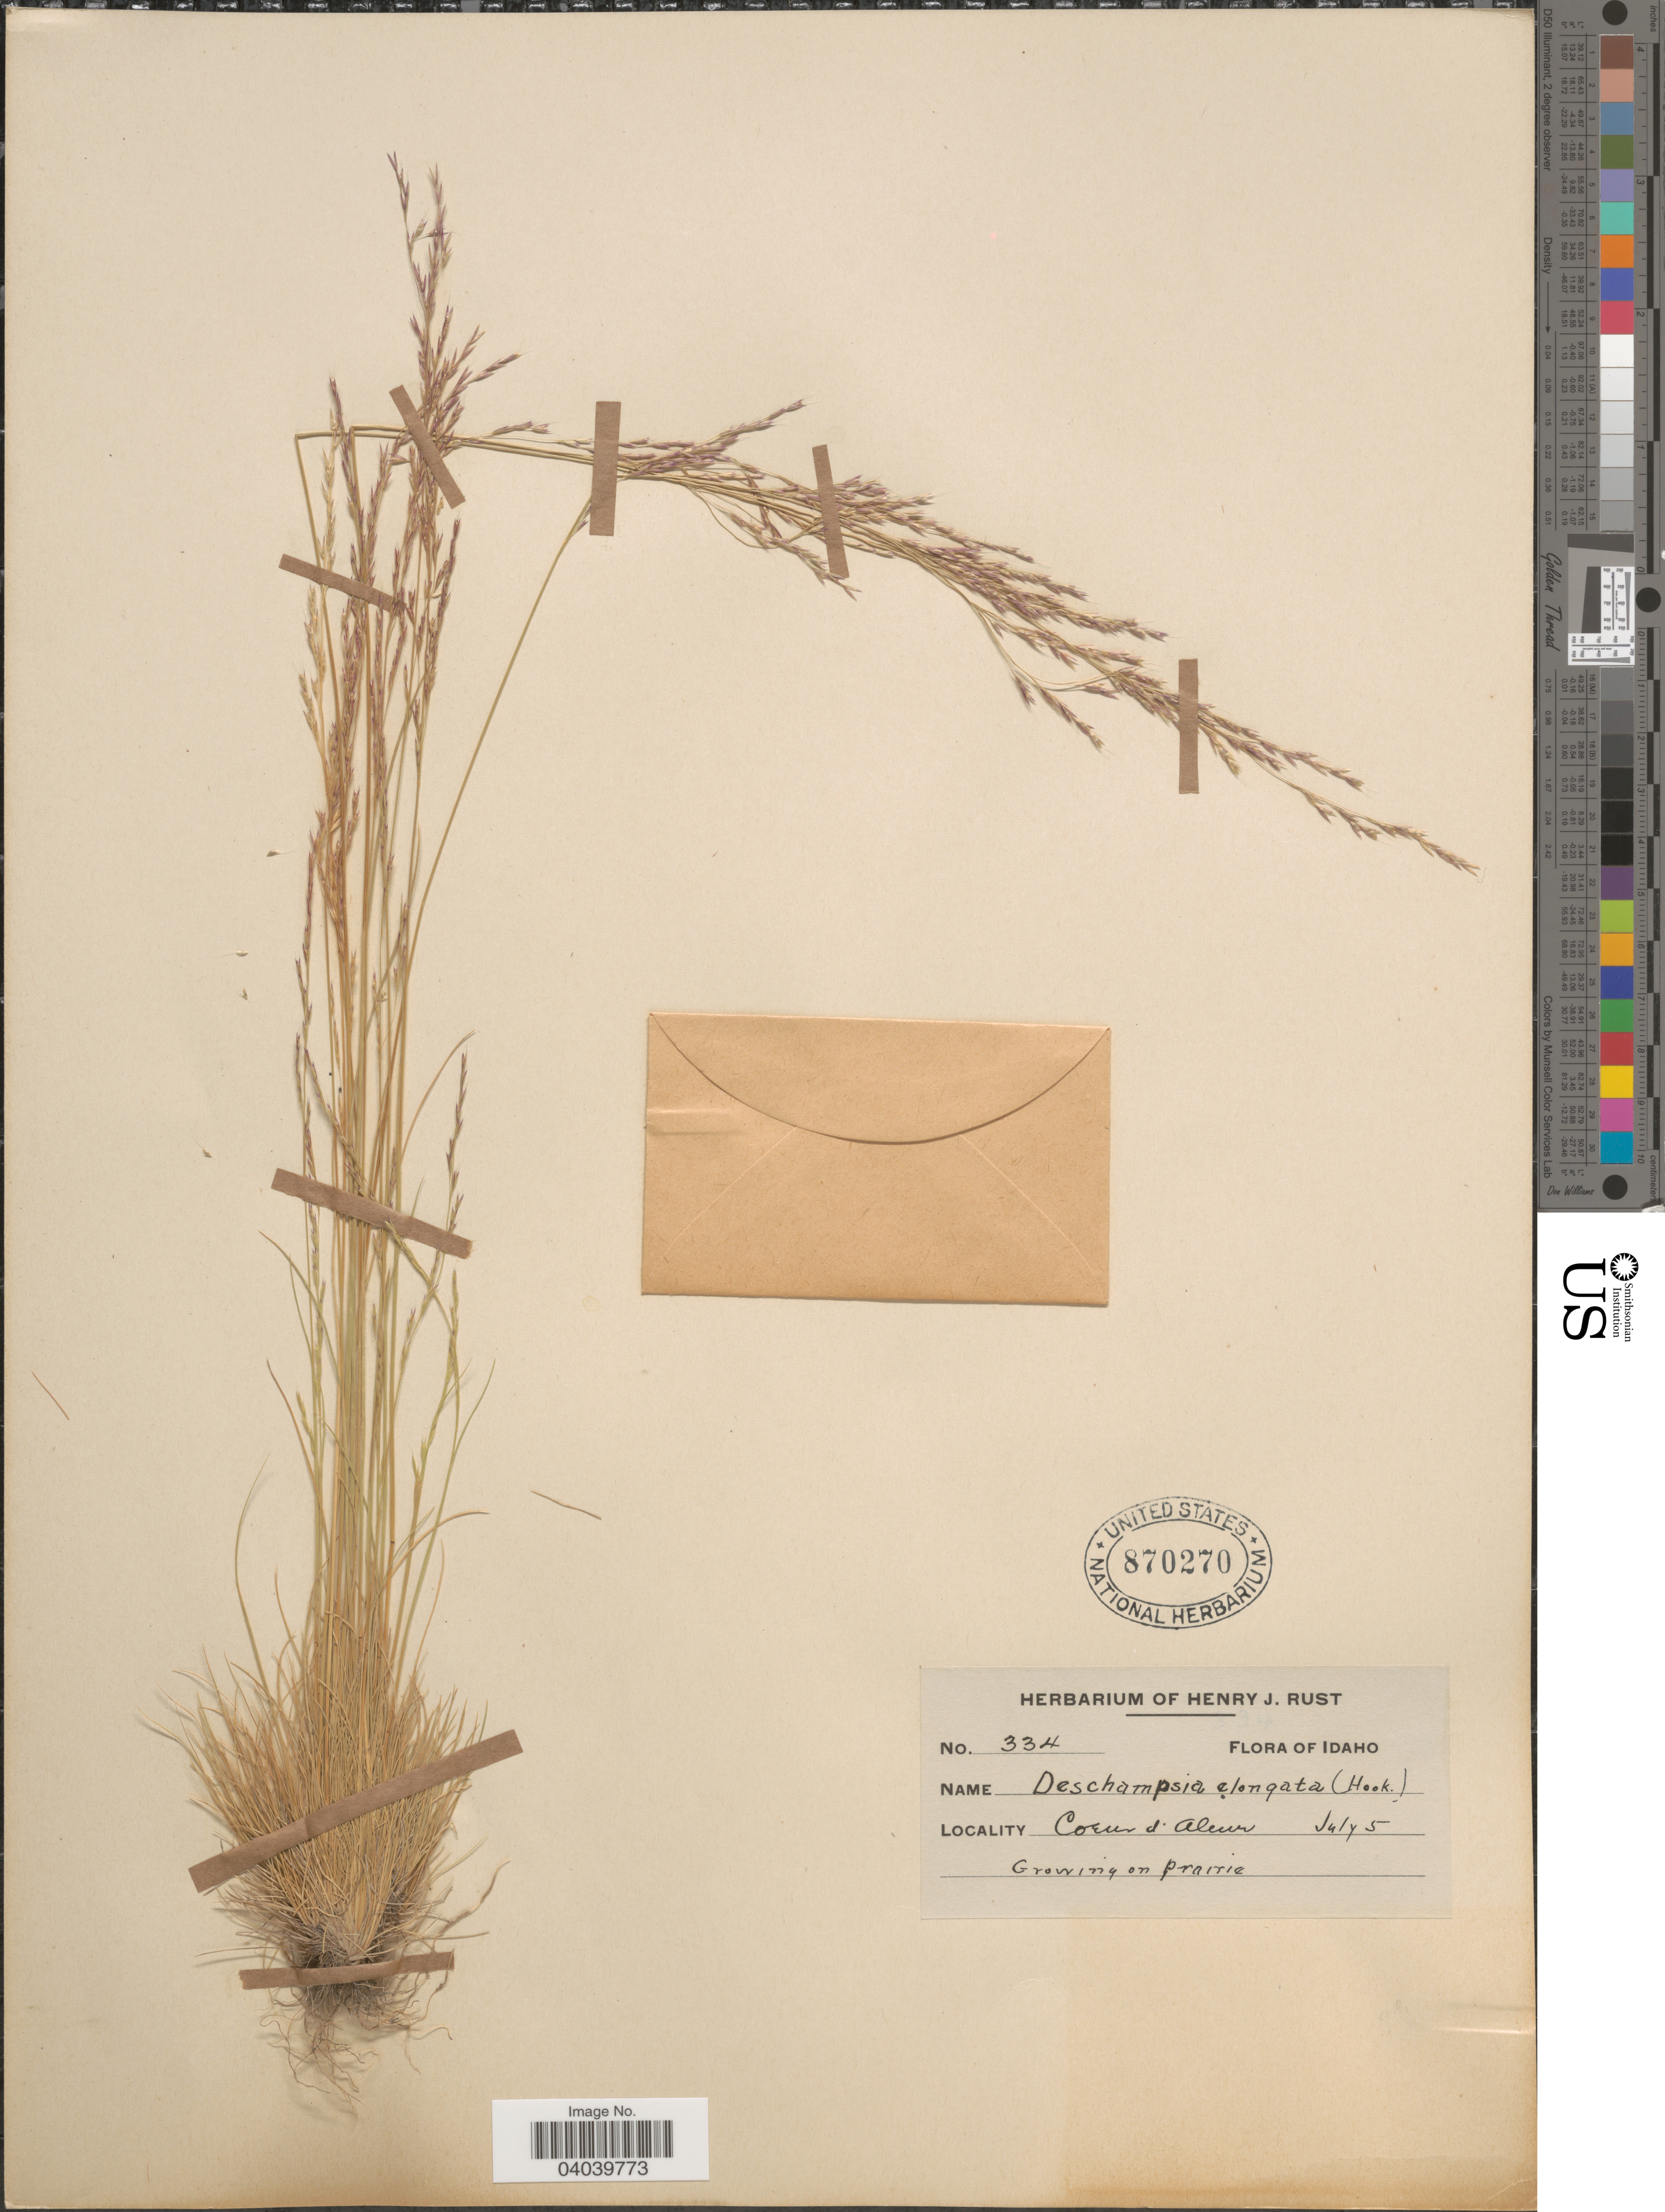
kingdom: Plantae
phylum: Tracheophyta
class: Liliopsida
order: Poales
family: Poaceae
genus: Deschampsia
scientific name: Deschampsia elongata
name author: (Hook.) Munro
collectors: ex herb. Henry J. Rust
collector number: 334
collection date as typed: Transcribed d/m/y: /7/5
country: United States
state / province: Idaho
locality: Coeur d'Alene.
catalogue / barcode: US 870270